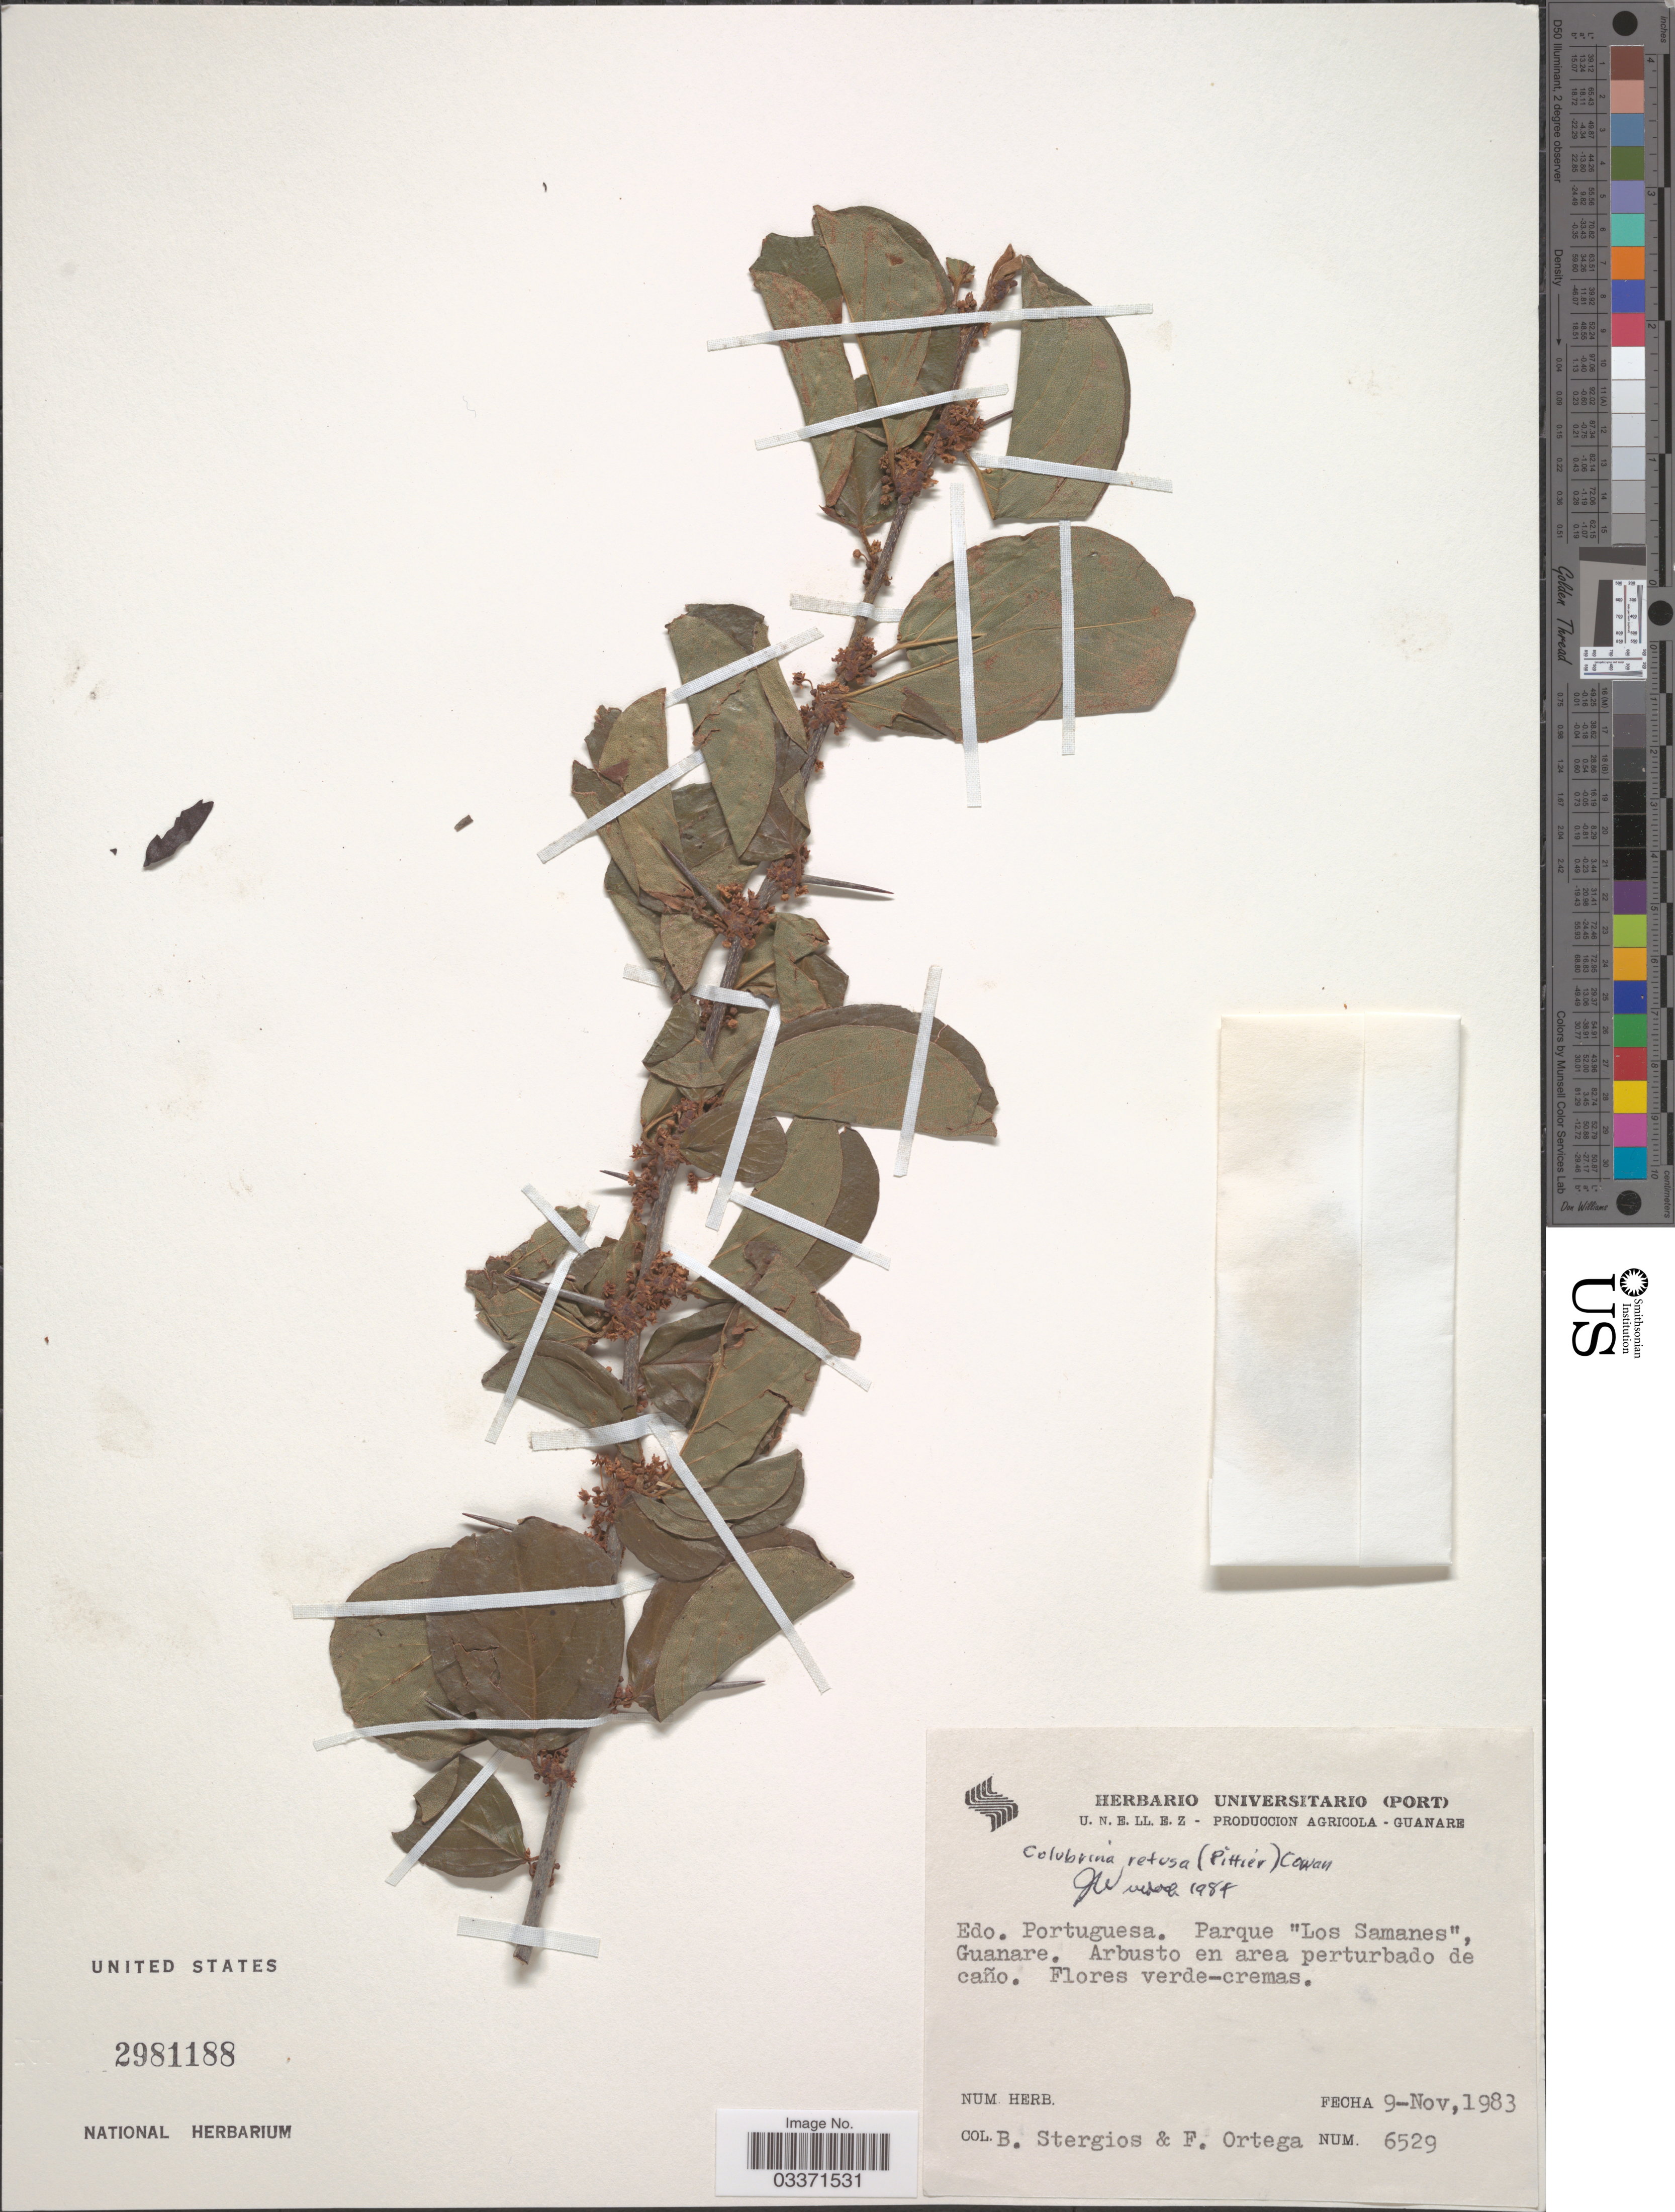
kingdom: Plantae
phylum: Tracheophyta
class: Magnoliopsida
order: Rosales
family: Rhamnaceae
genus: Colubrina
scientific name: Colubrina retusa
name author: (Pittier) R.S. Cowan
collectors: B. G. Stergios & F. J. Ortega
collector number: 6529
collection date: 1983-11-09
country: Venezuela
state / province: Portuguesa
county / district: Guanare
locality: Parque "Los Samanes"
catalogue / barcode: US 2981188